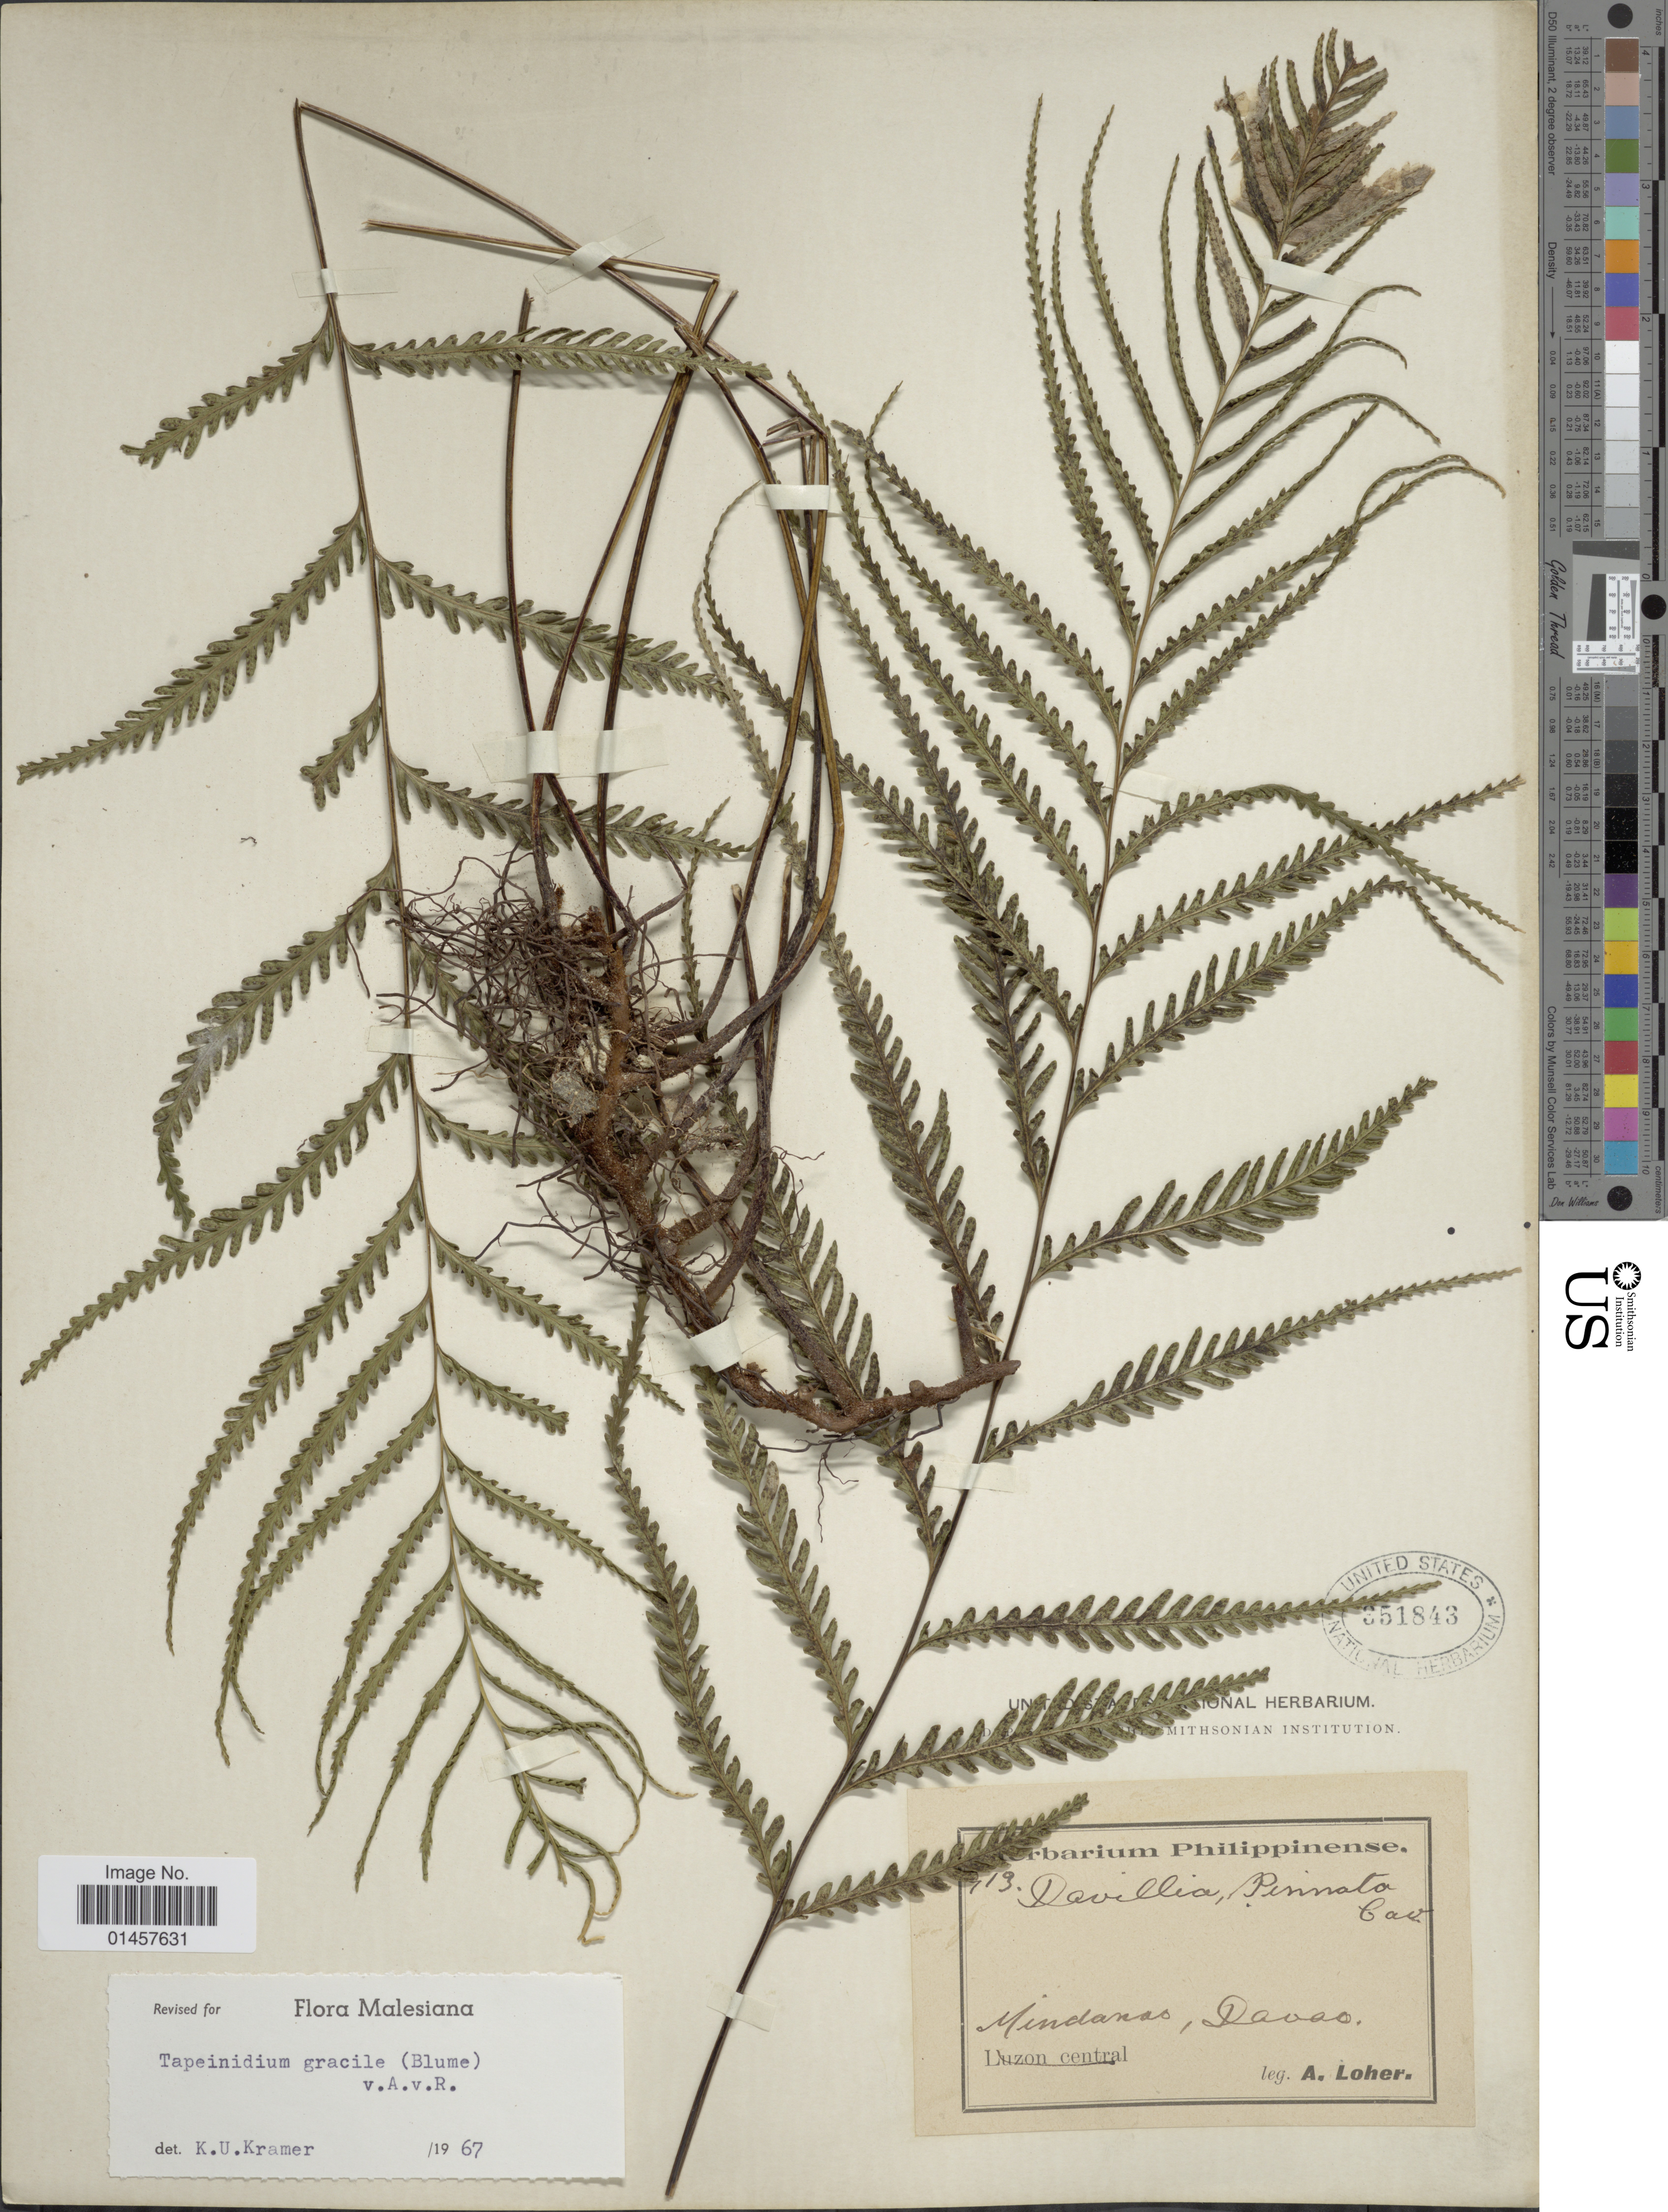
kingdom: Plantae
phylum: Tracheophyta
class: Polypodiopsida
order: Polypodiales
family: Lindsaeaceae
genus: Tapeinidium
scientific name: Tapeinidium gracile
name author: (Blume) Alderw.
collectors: A. Loher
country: Philippines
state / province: Davao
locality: Mindanao, Davao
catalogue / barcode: US 351843